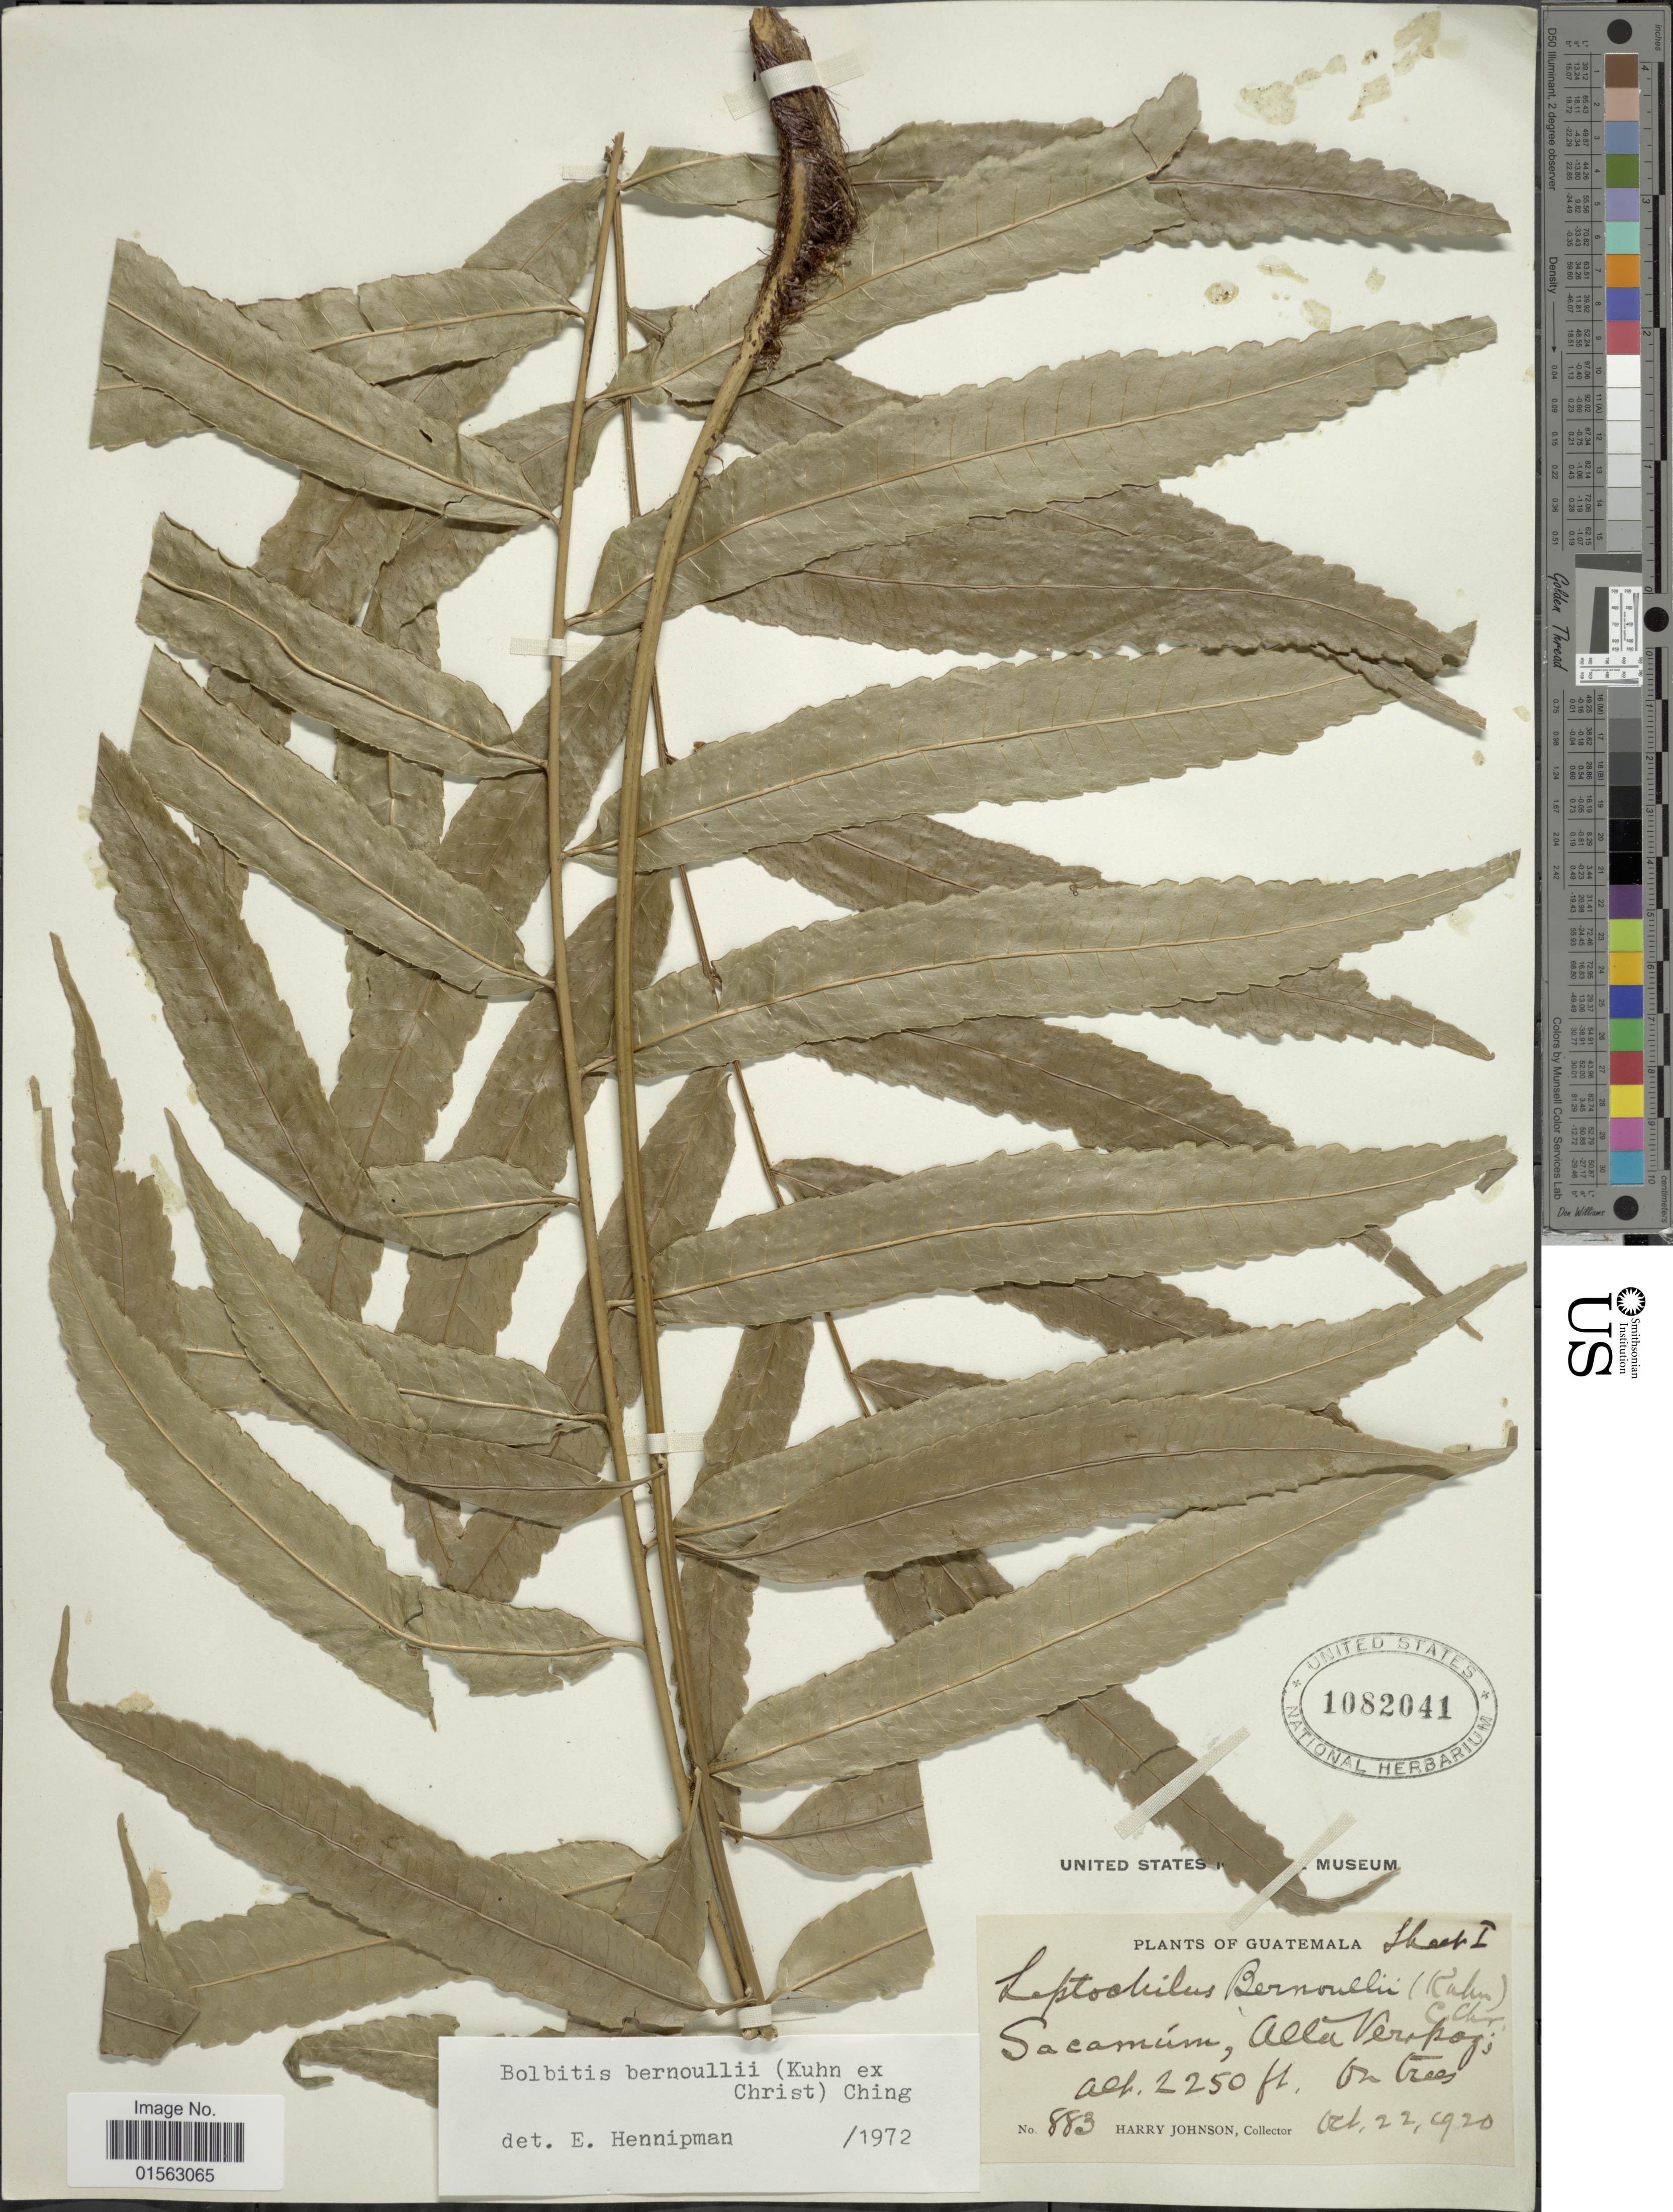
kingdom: Plantae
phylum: Tracheophyta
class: Polypodiopsida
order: Polypodiales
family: Dryopteridaceae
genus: Mickelia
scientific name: Mickelia bernoullii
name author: (Kuhn ex Christ) R.C. Moran et al.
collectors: H. Johnson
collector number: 883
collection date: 1920-10-22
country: Guatemala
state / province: Alta Verapaz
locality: Guatemala, Sacamúm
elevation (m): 686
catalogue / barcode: US 1082041